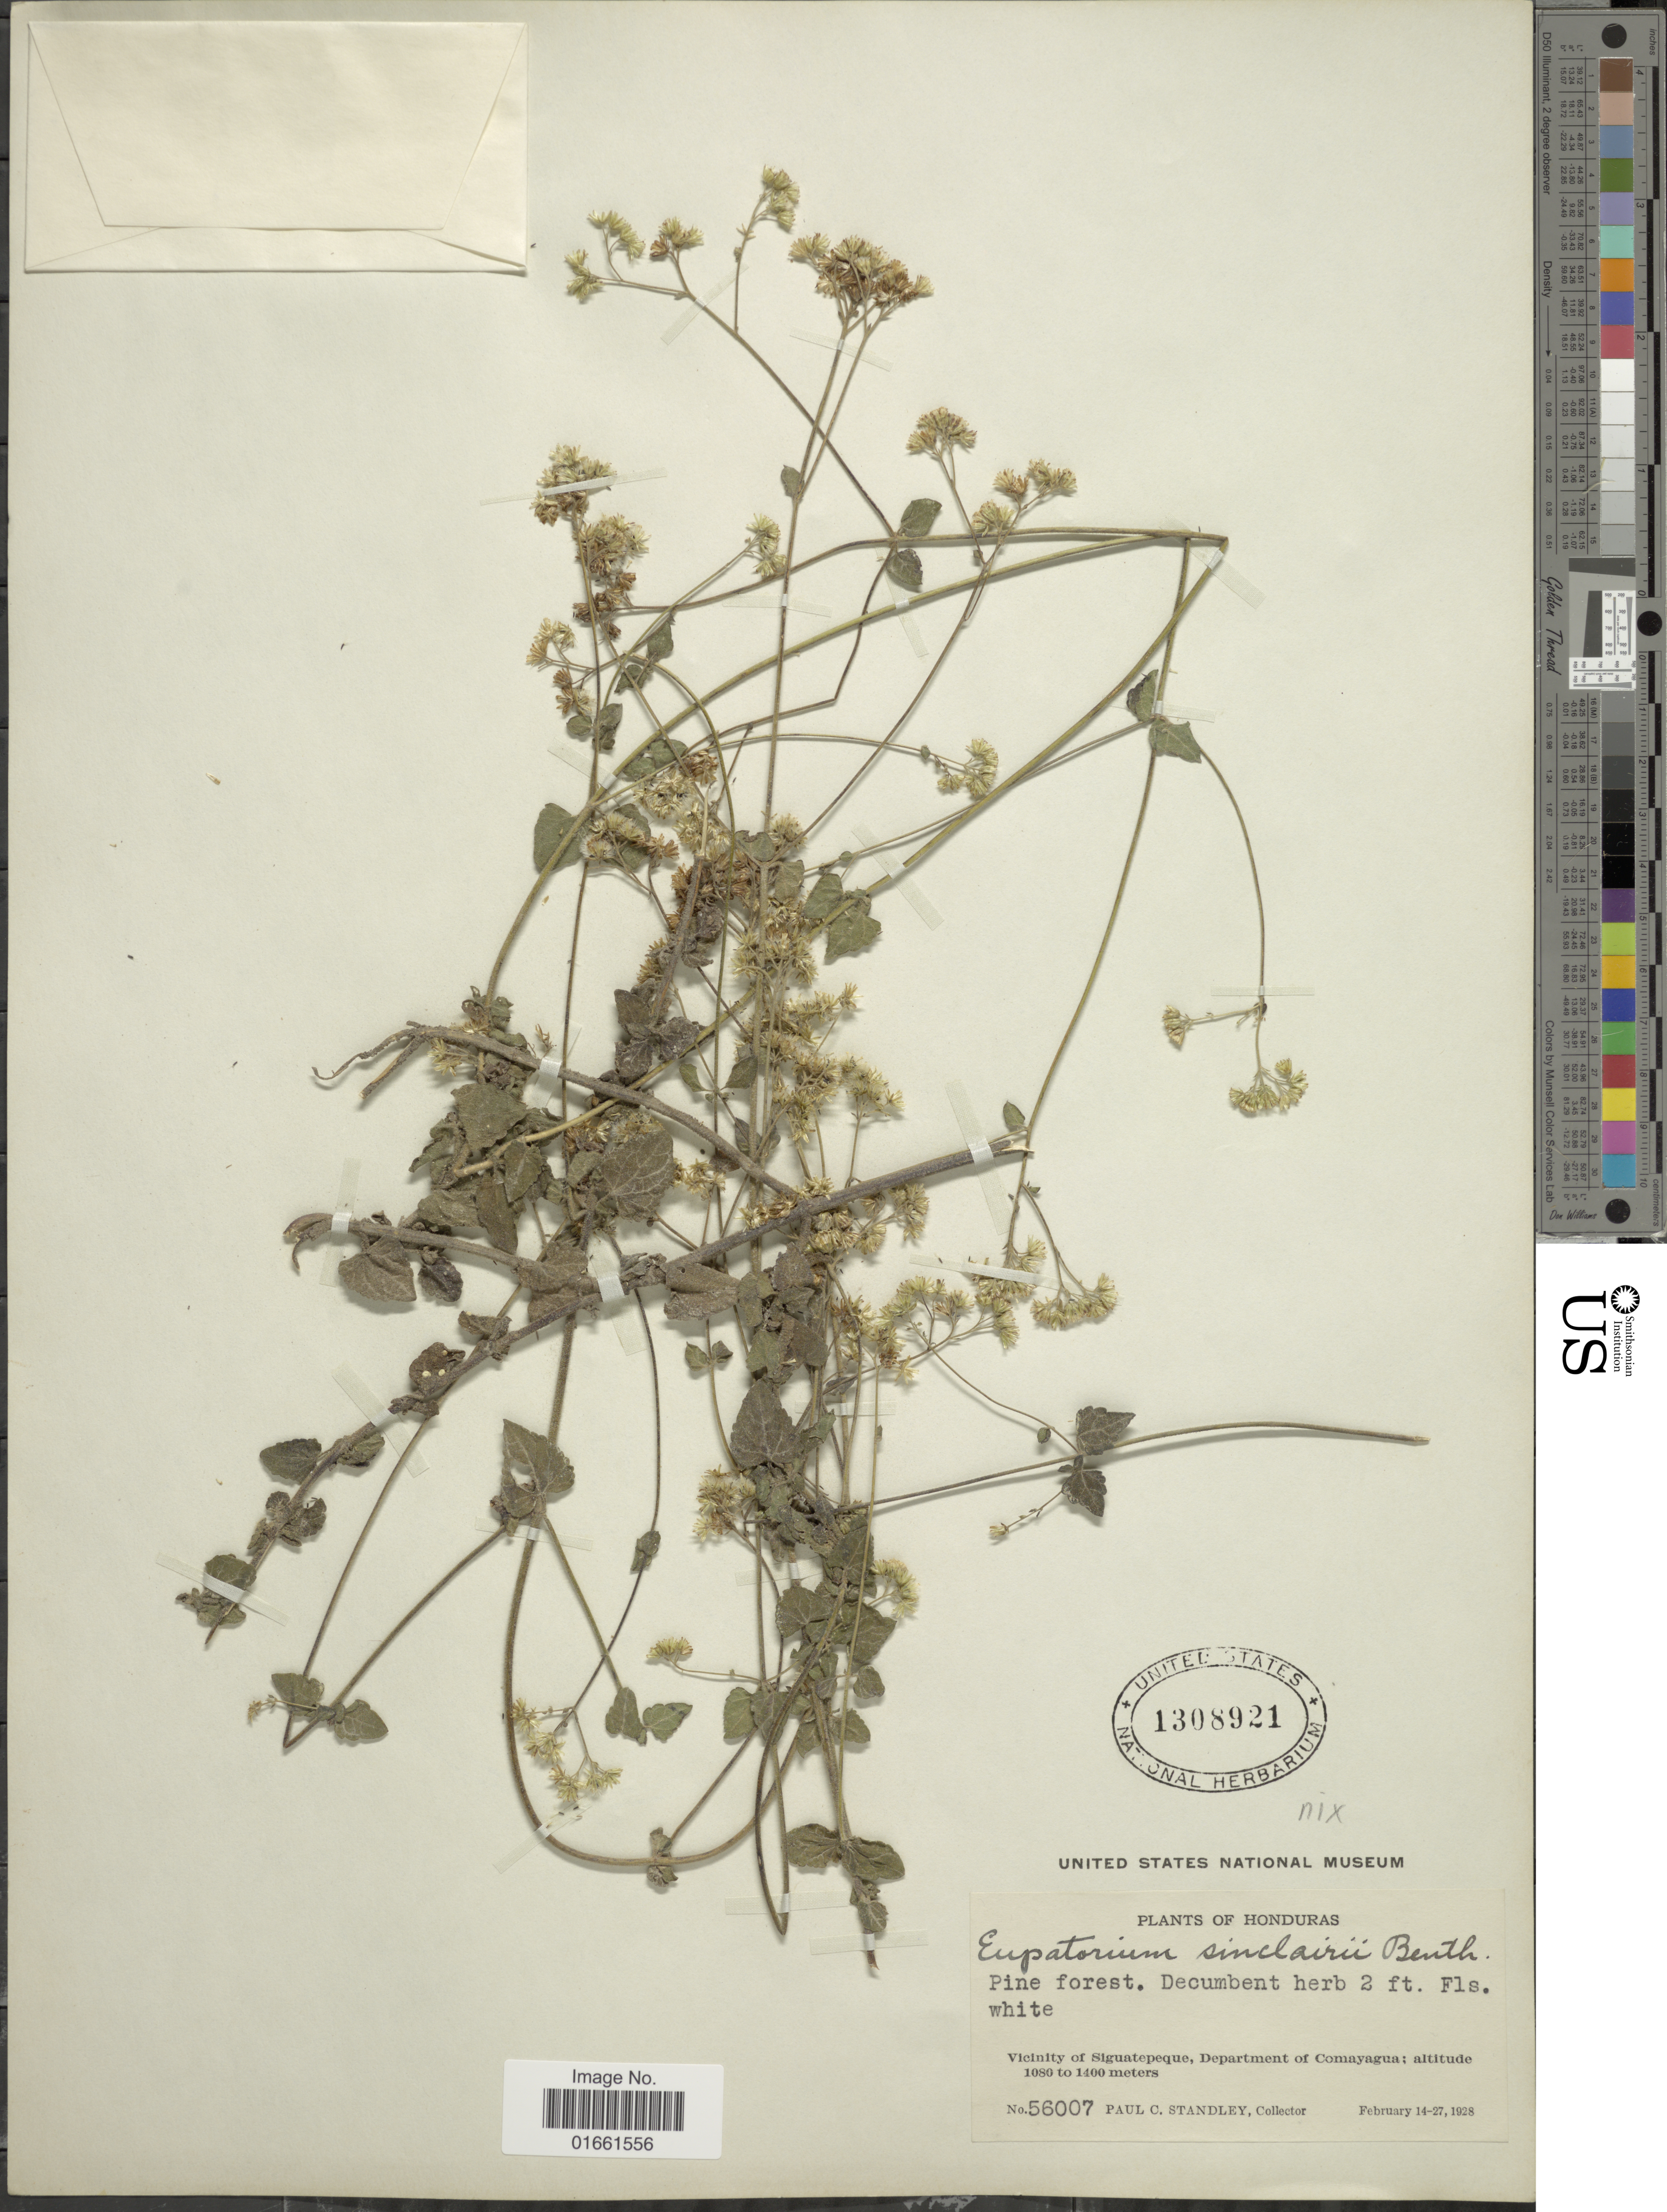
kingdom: Plantae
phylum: Tracheophyta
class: Magnoliopsida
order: Asterales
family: Asteraceae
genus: Fleischmannia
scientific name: Fleischmannia nix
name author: R.M. King & H. Rob.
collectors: P. C. Standley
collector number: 56007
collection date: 1928-02-14/1928-02-27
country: Honduras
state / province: Comayagua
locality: Vicinity of Siguatepeque, Department of Comayagua.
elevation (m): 1080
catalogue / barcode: US 1308921